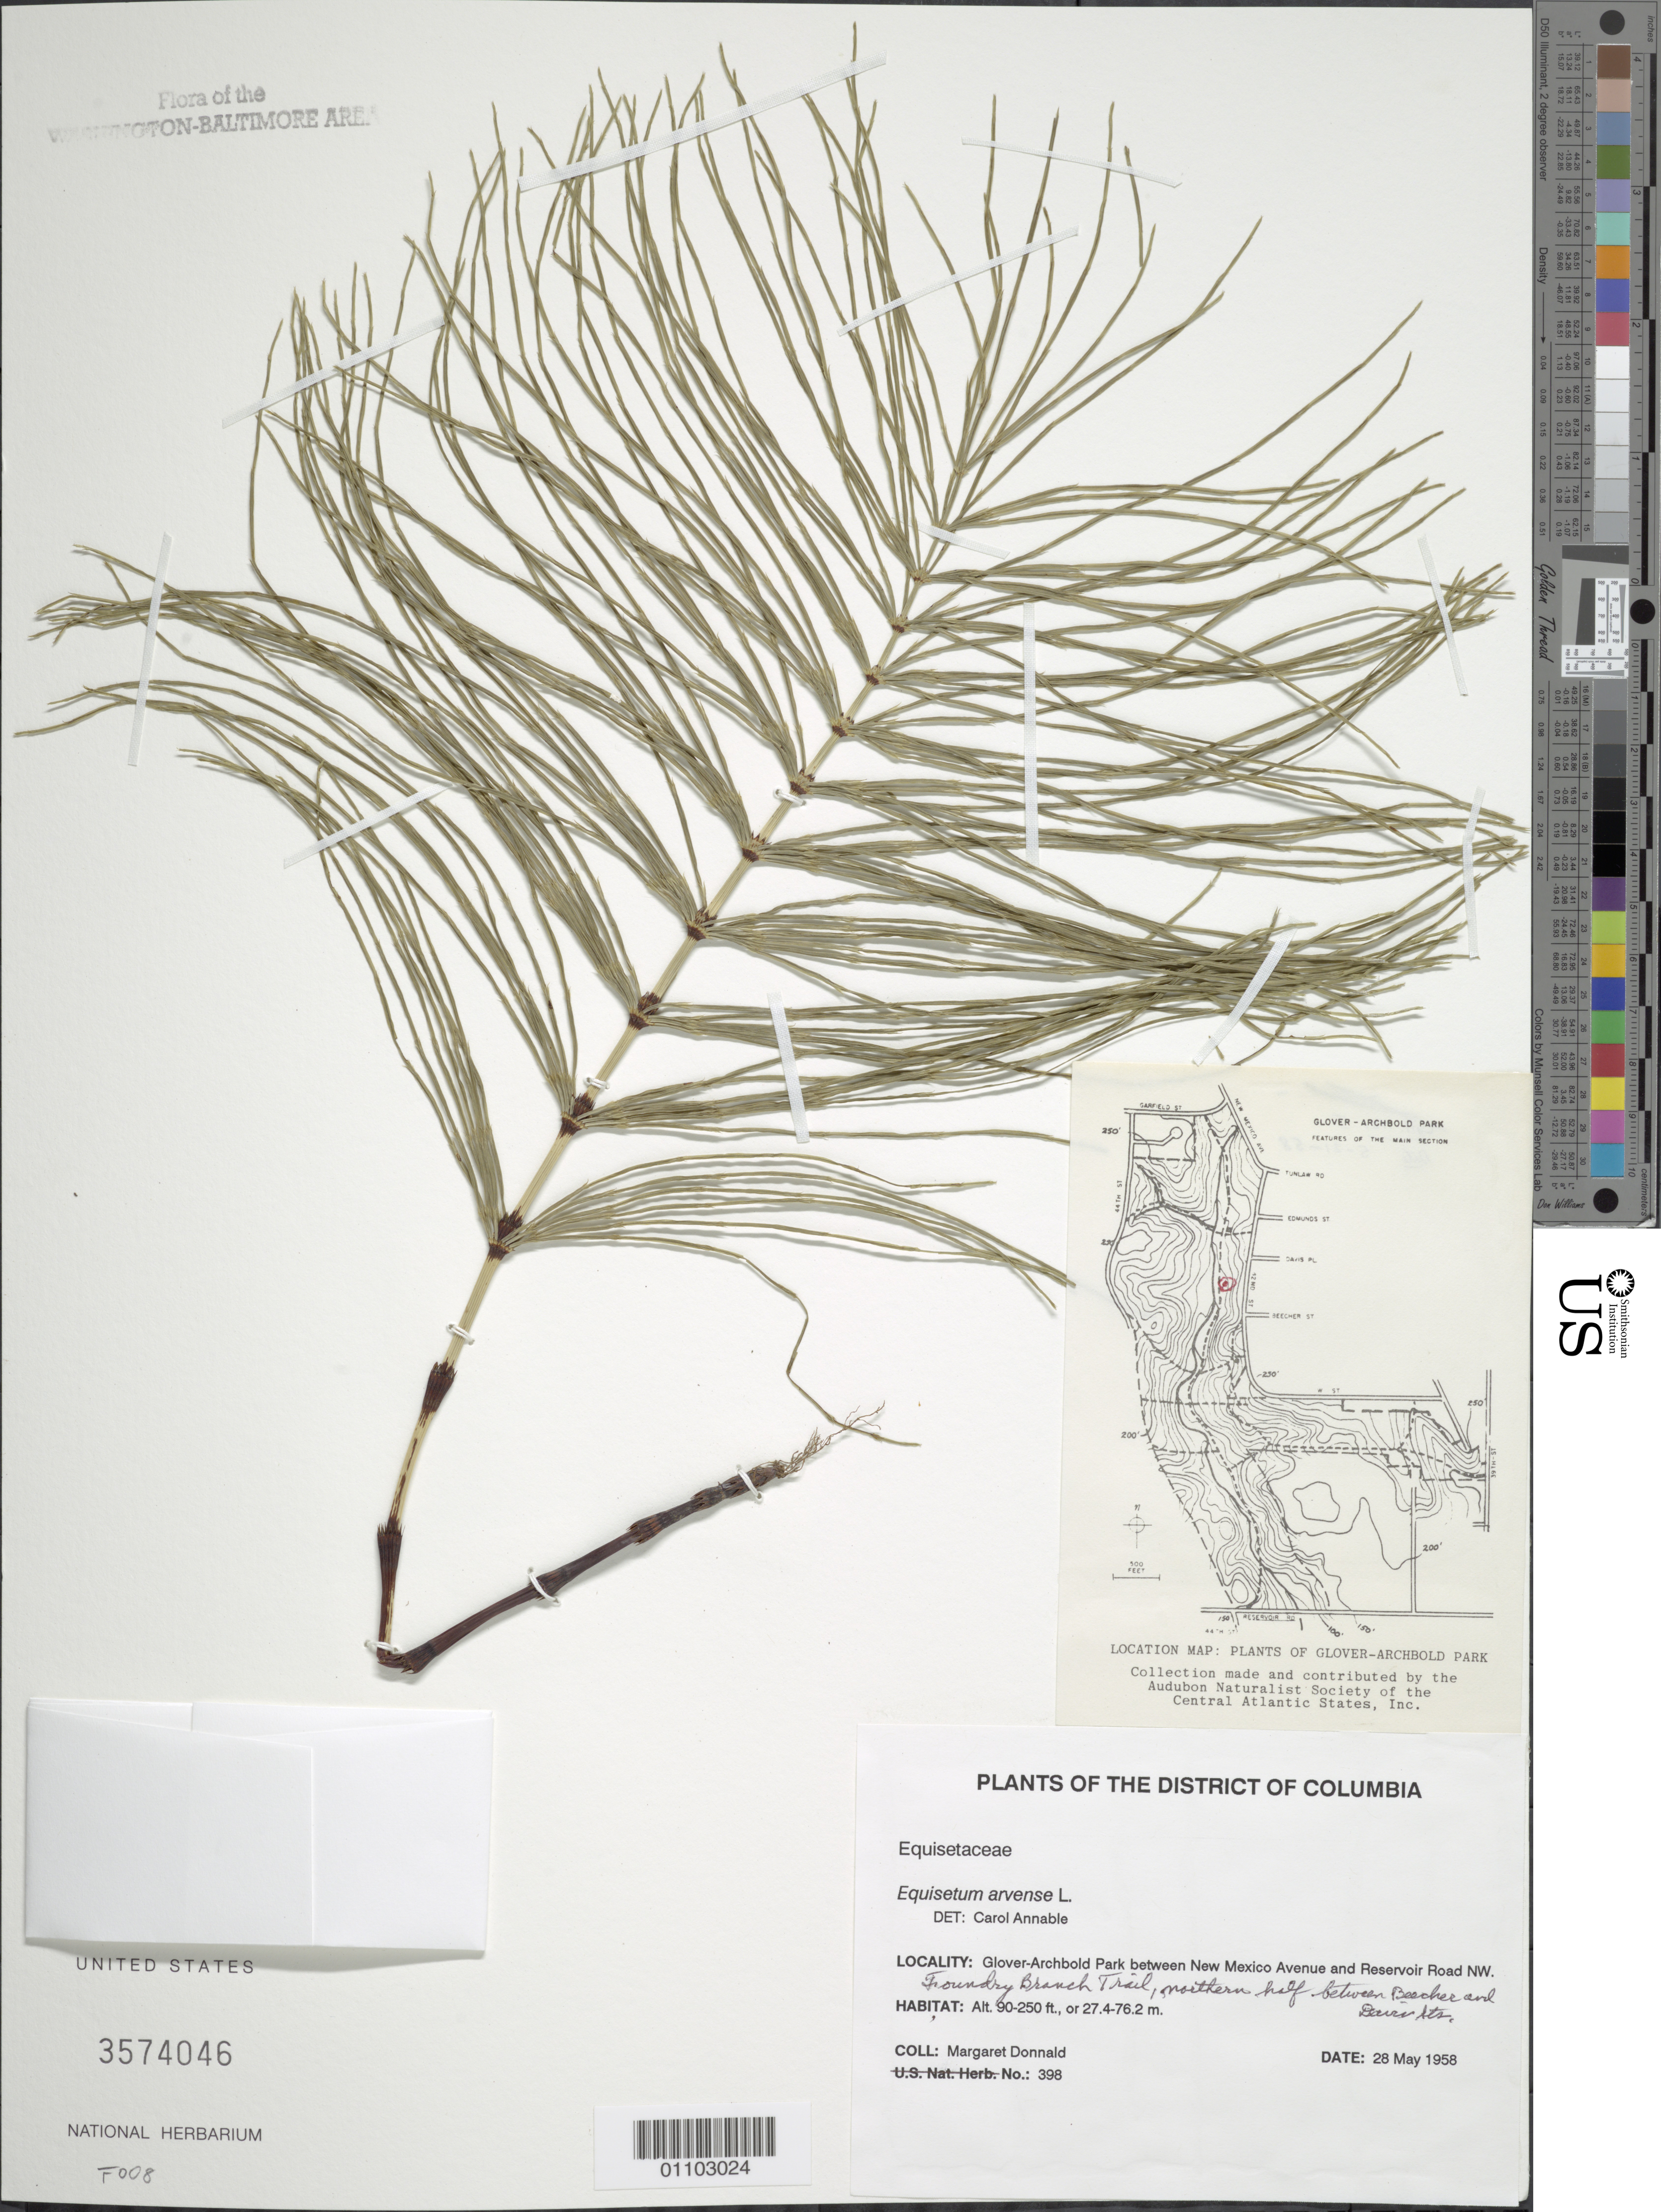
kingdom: Plantae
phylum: Tracheophyta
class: Polypodiopsida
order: Equisetales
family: Equisetaceae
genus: Equisetum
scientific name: Equisetum arvense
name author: L.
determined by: Annable, C. R.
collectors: M. Donnald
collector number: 398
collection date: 1958-05-28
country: United States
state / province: District of Columbia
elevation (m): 27.4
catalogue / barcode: US 3574046